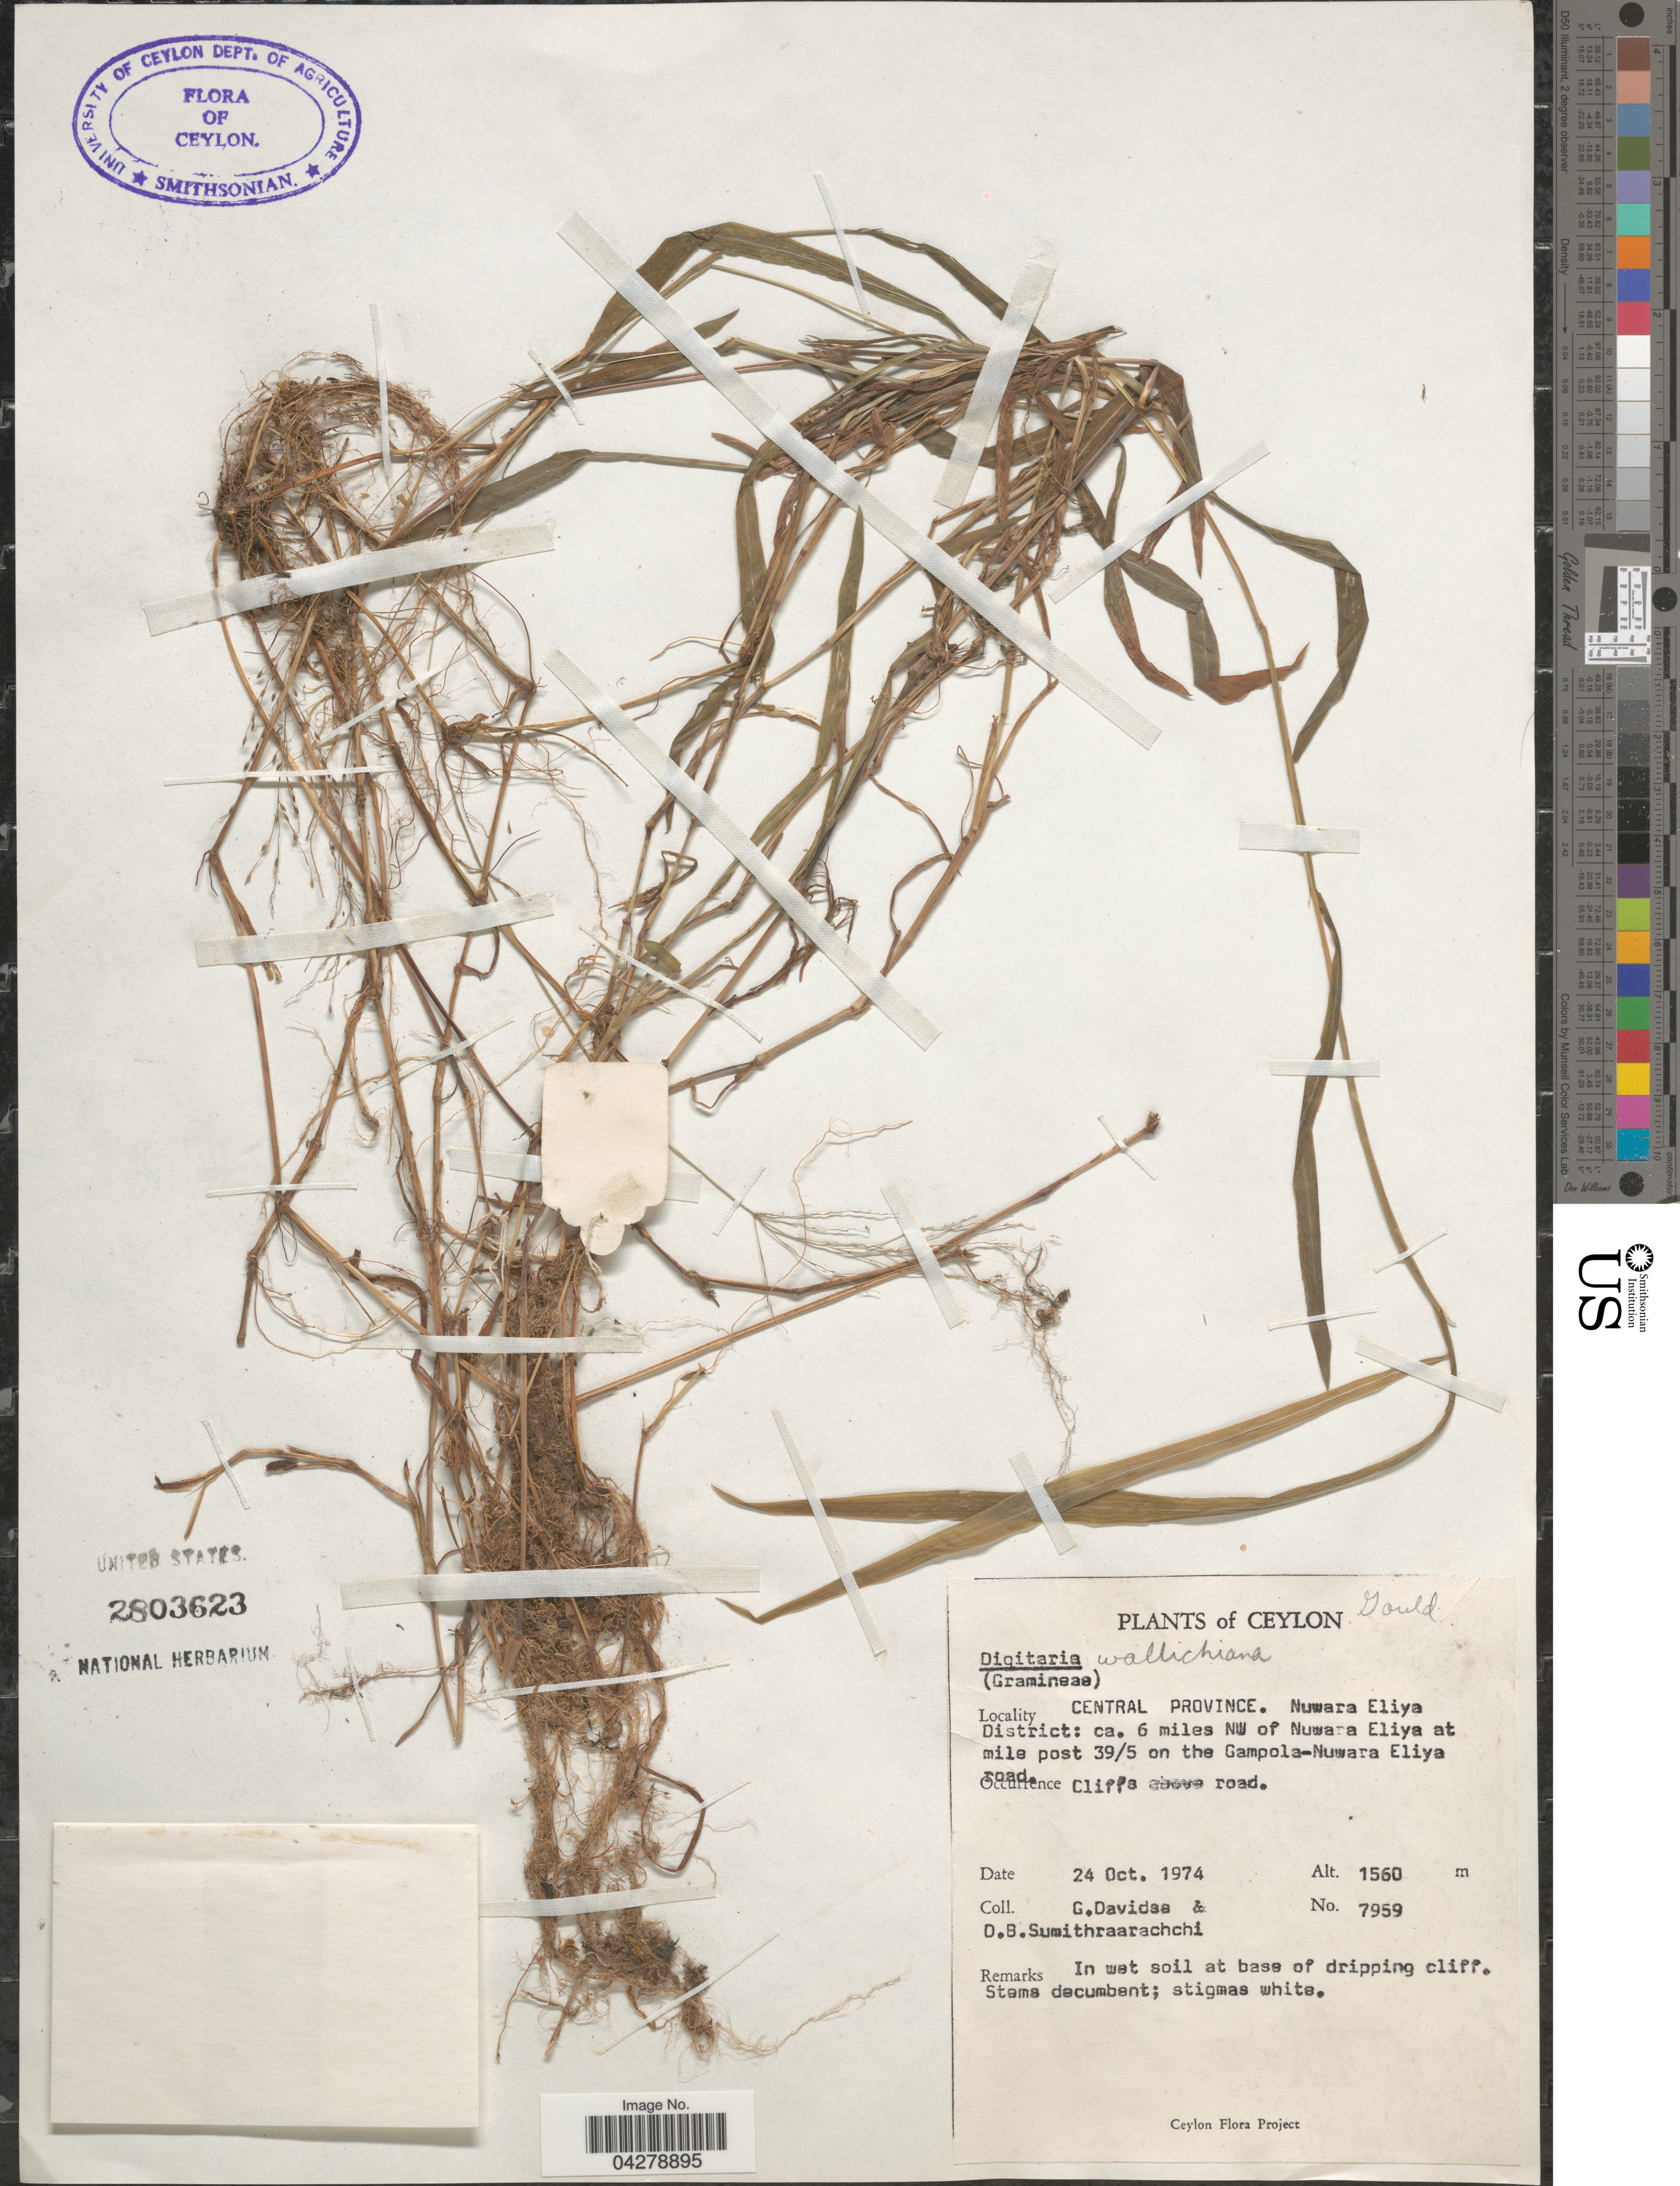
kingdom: Plantae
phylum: Tracheophyta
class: Liliopsida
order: Poales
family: Poaceae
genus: Digitaria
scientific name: Digitaria wallichiana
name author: (Nees) Stapf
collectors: G. Davidse & D. B. Sumithraarachchi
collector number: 7959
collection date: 1974-10-24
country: Sri Lanka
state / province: Central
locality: Ceylon. Central Province. Nuwara Eliya District: ca. 6 miles NW of Nuwara Eliya at mile post 39/5 on the Gampola-Nuwara Eliya road. Cliffs above road. In wet soil at base of dripping cliff.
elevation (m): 1560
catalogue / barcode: US 2803623